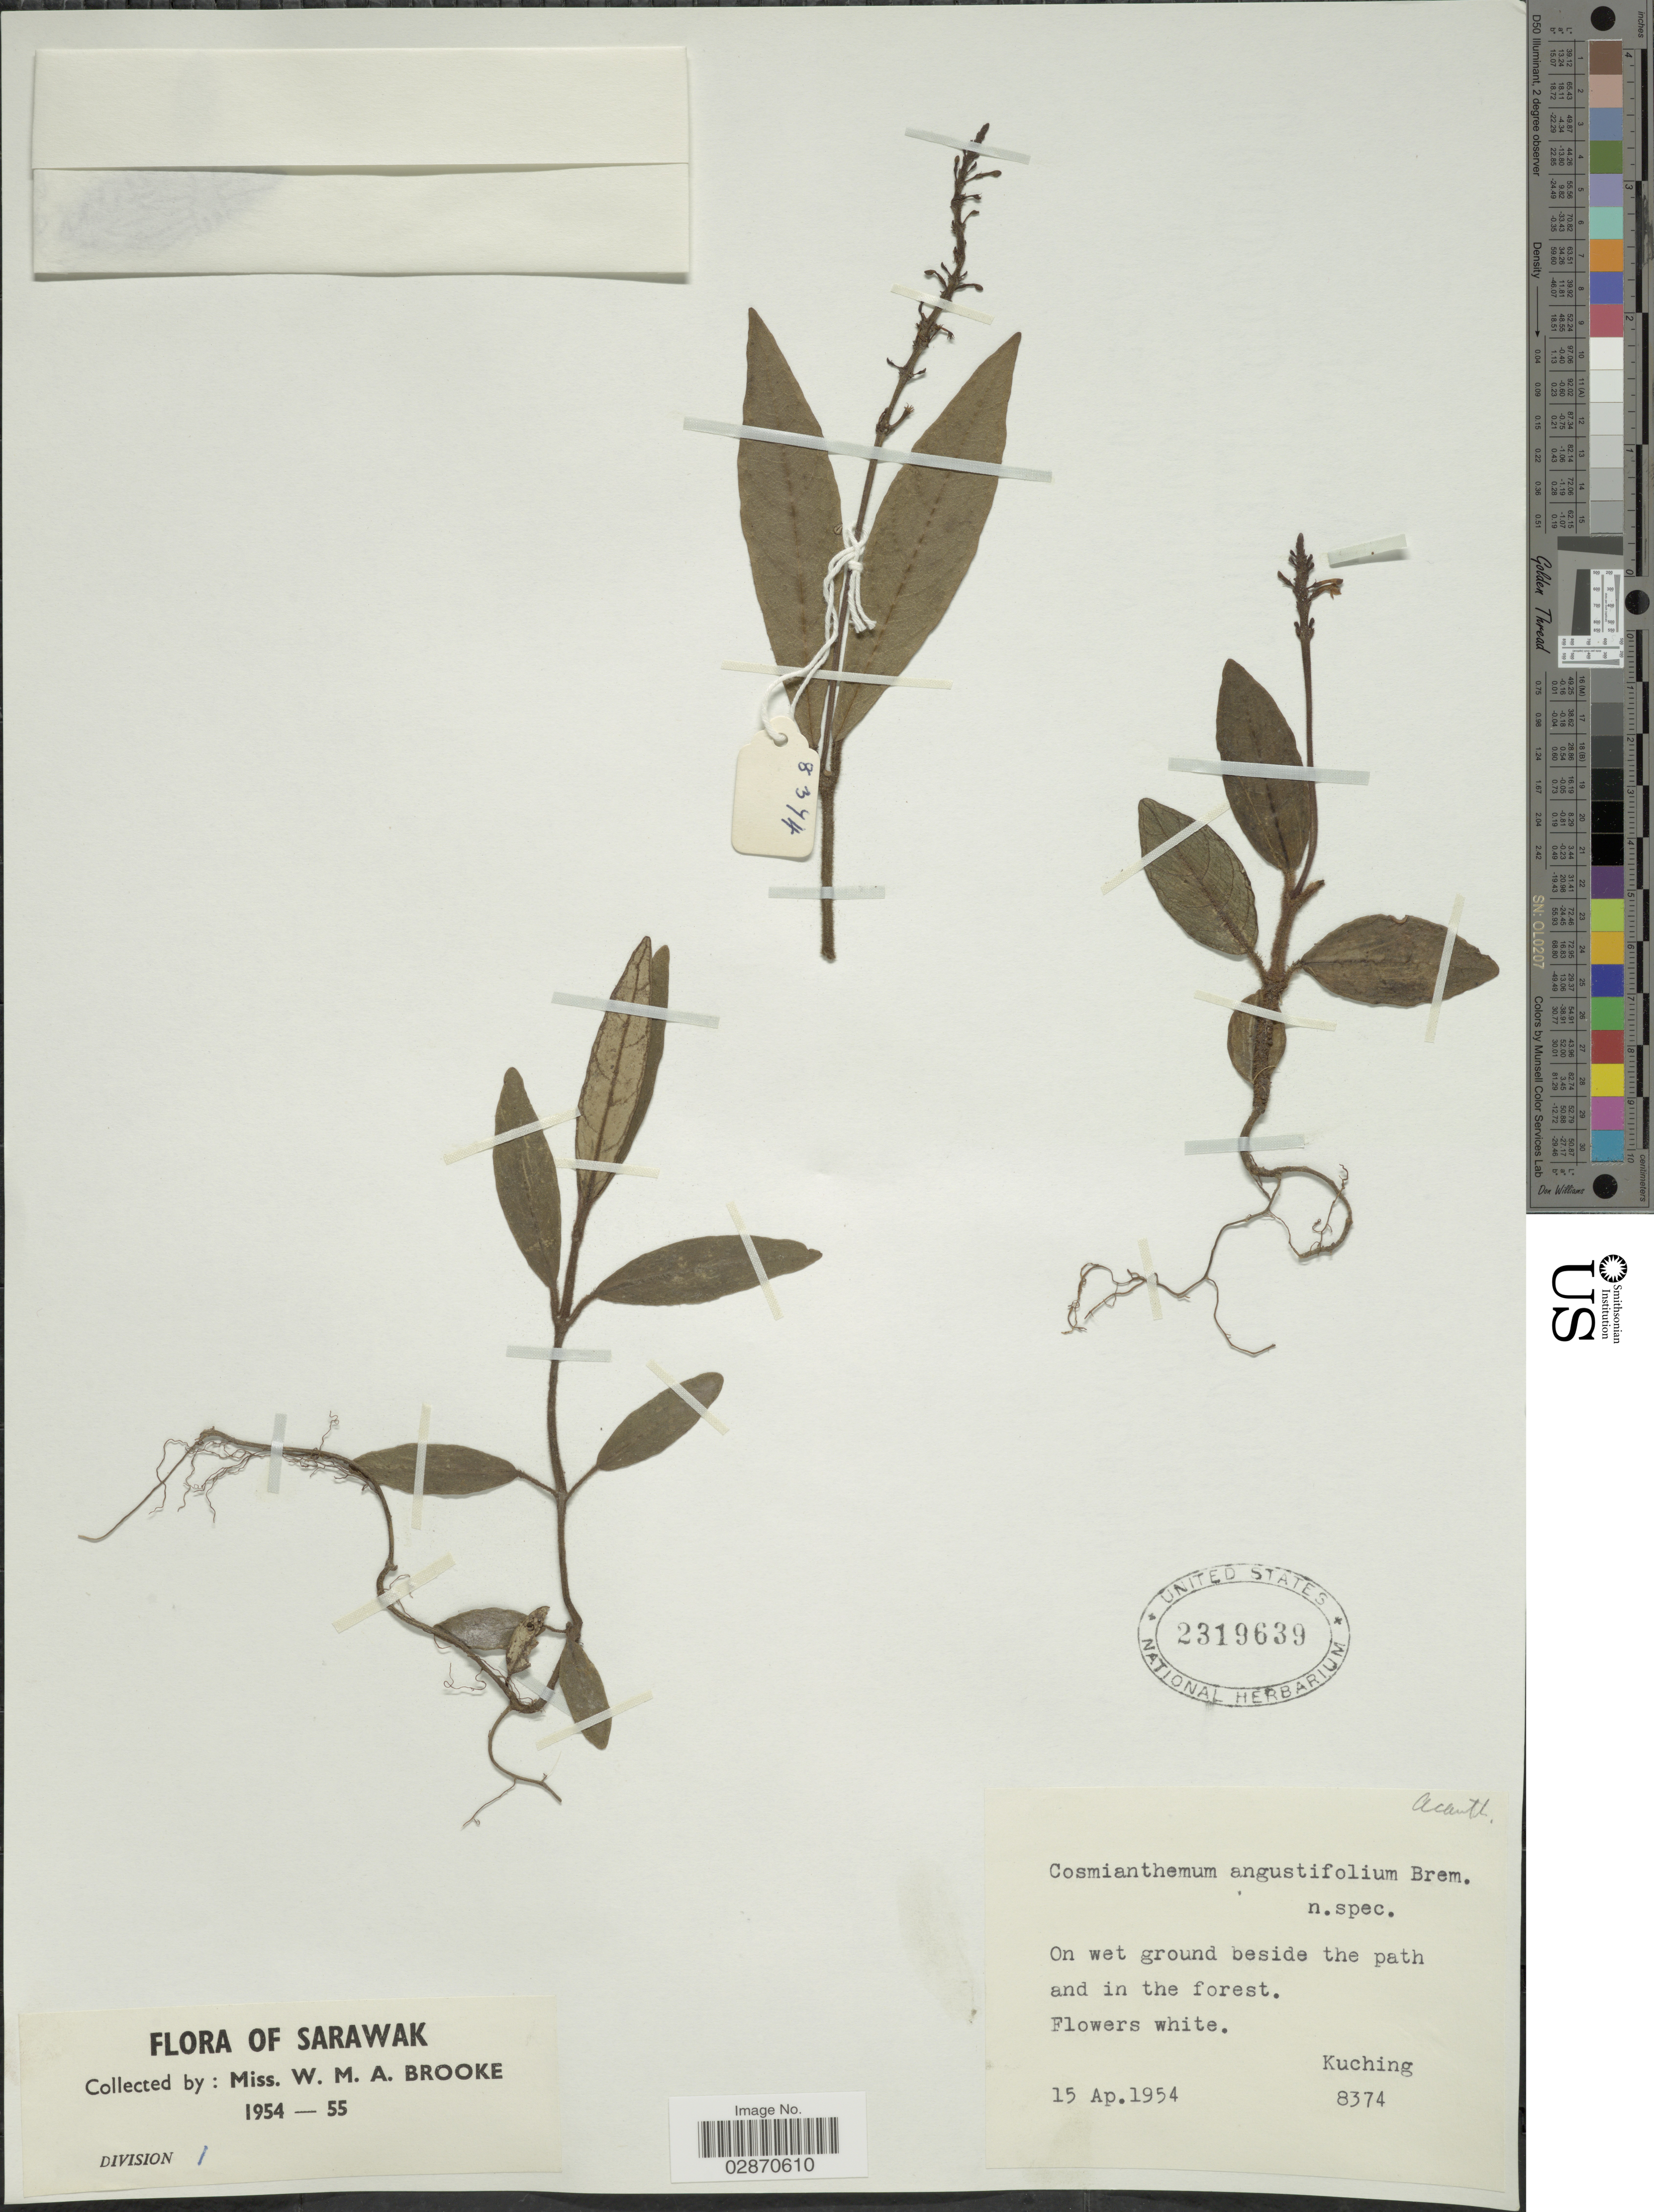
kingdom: Plantae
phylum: Tracheophyta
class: Magnoliopsida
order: Lamiales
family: Acanthaceae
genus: Cosmianthemum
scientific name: Cosmianthemum angustifolium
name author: Bremek.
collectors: W. Brooke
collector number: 8374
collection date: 1954-04-15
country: Malaysia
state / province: Sarawak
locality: Kuching.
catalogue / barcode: US 2319639